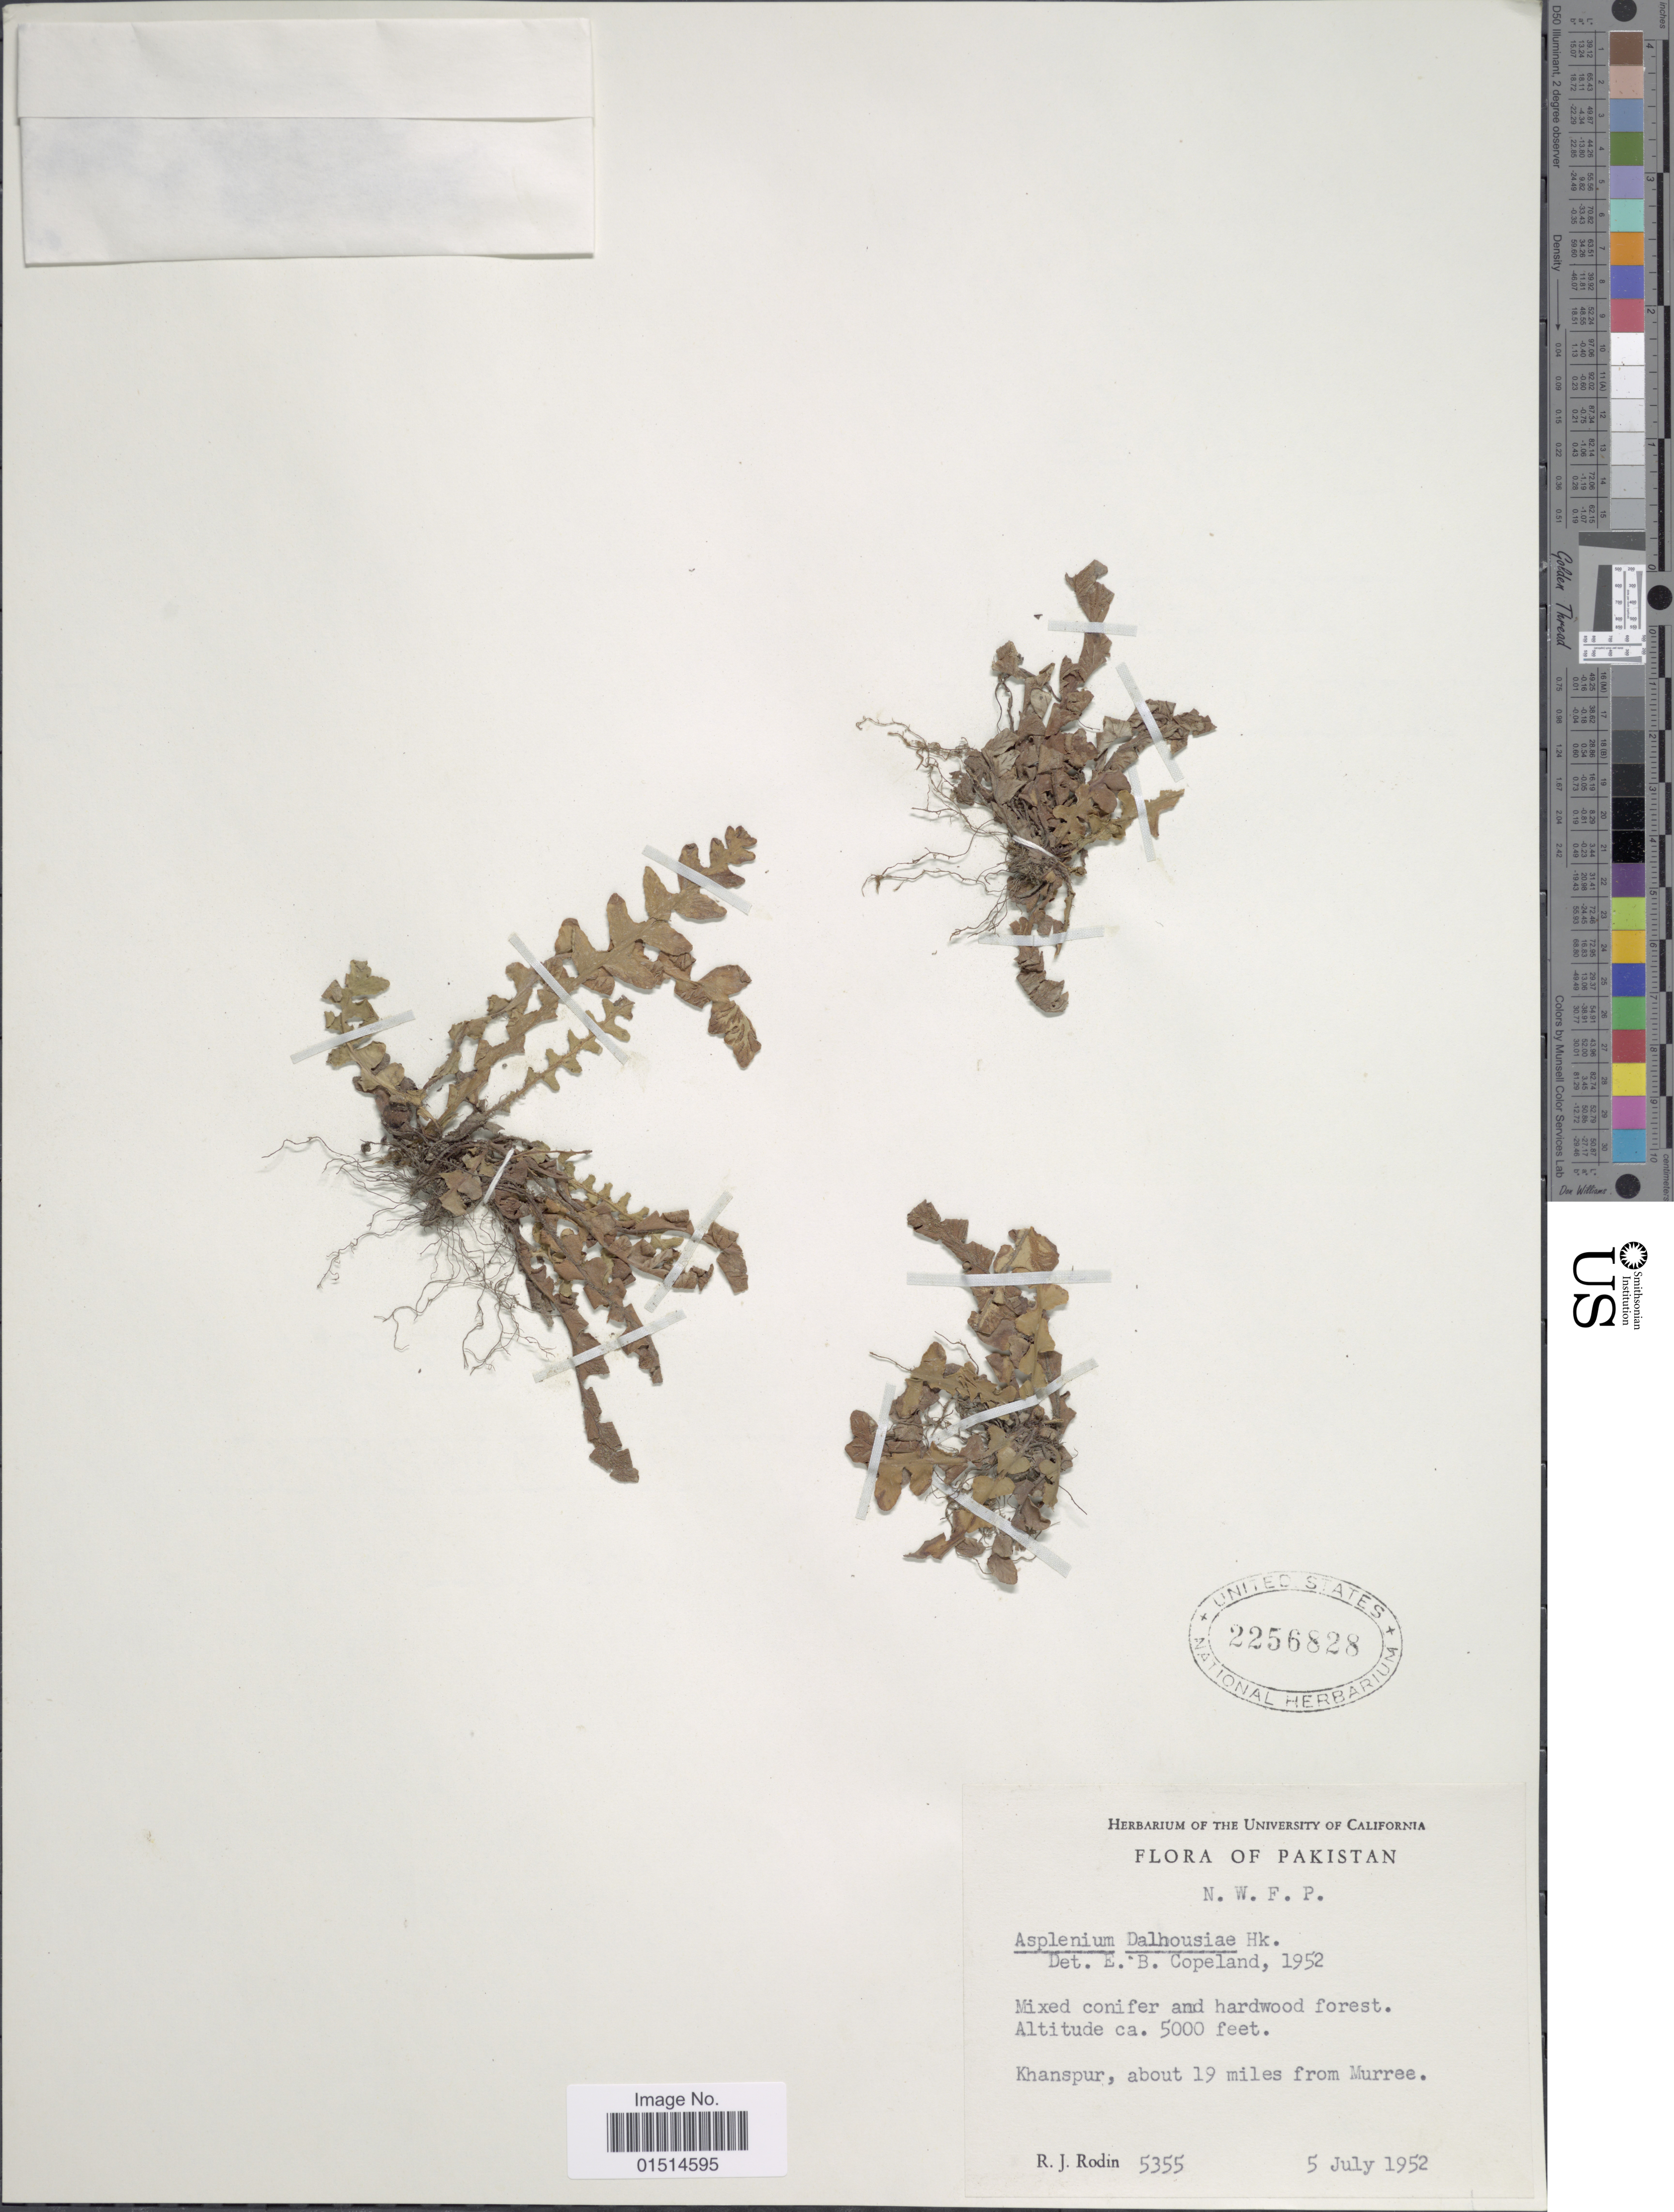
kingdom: Plantae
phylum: Tracheophyta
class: Polypodiopsida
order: Polypodiales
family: Aspleniaceae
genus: Asplenium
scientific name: Asplenium dalhousiae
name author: Hook.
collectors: R. J. Rodin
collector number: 5355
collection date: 1952-07-05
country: Pakistan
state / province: Khyber Pakhtunkhwa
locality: N.W.F.P., Khanspur, about 19 miles from Murree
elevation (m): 1524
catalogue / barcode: US 2256828